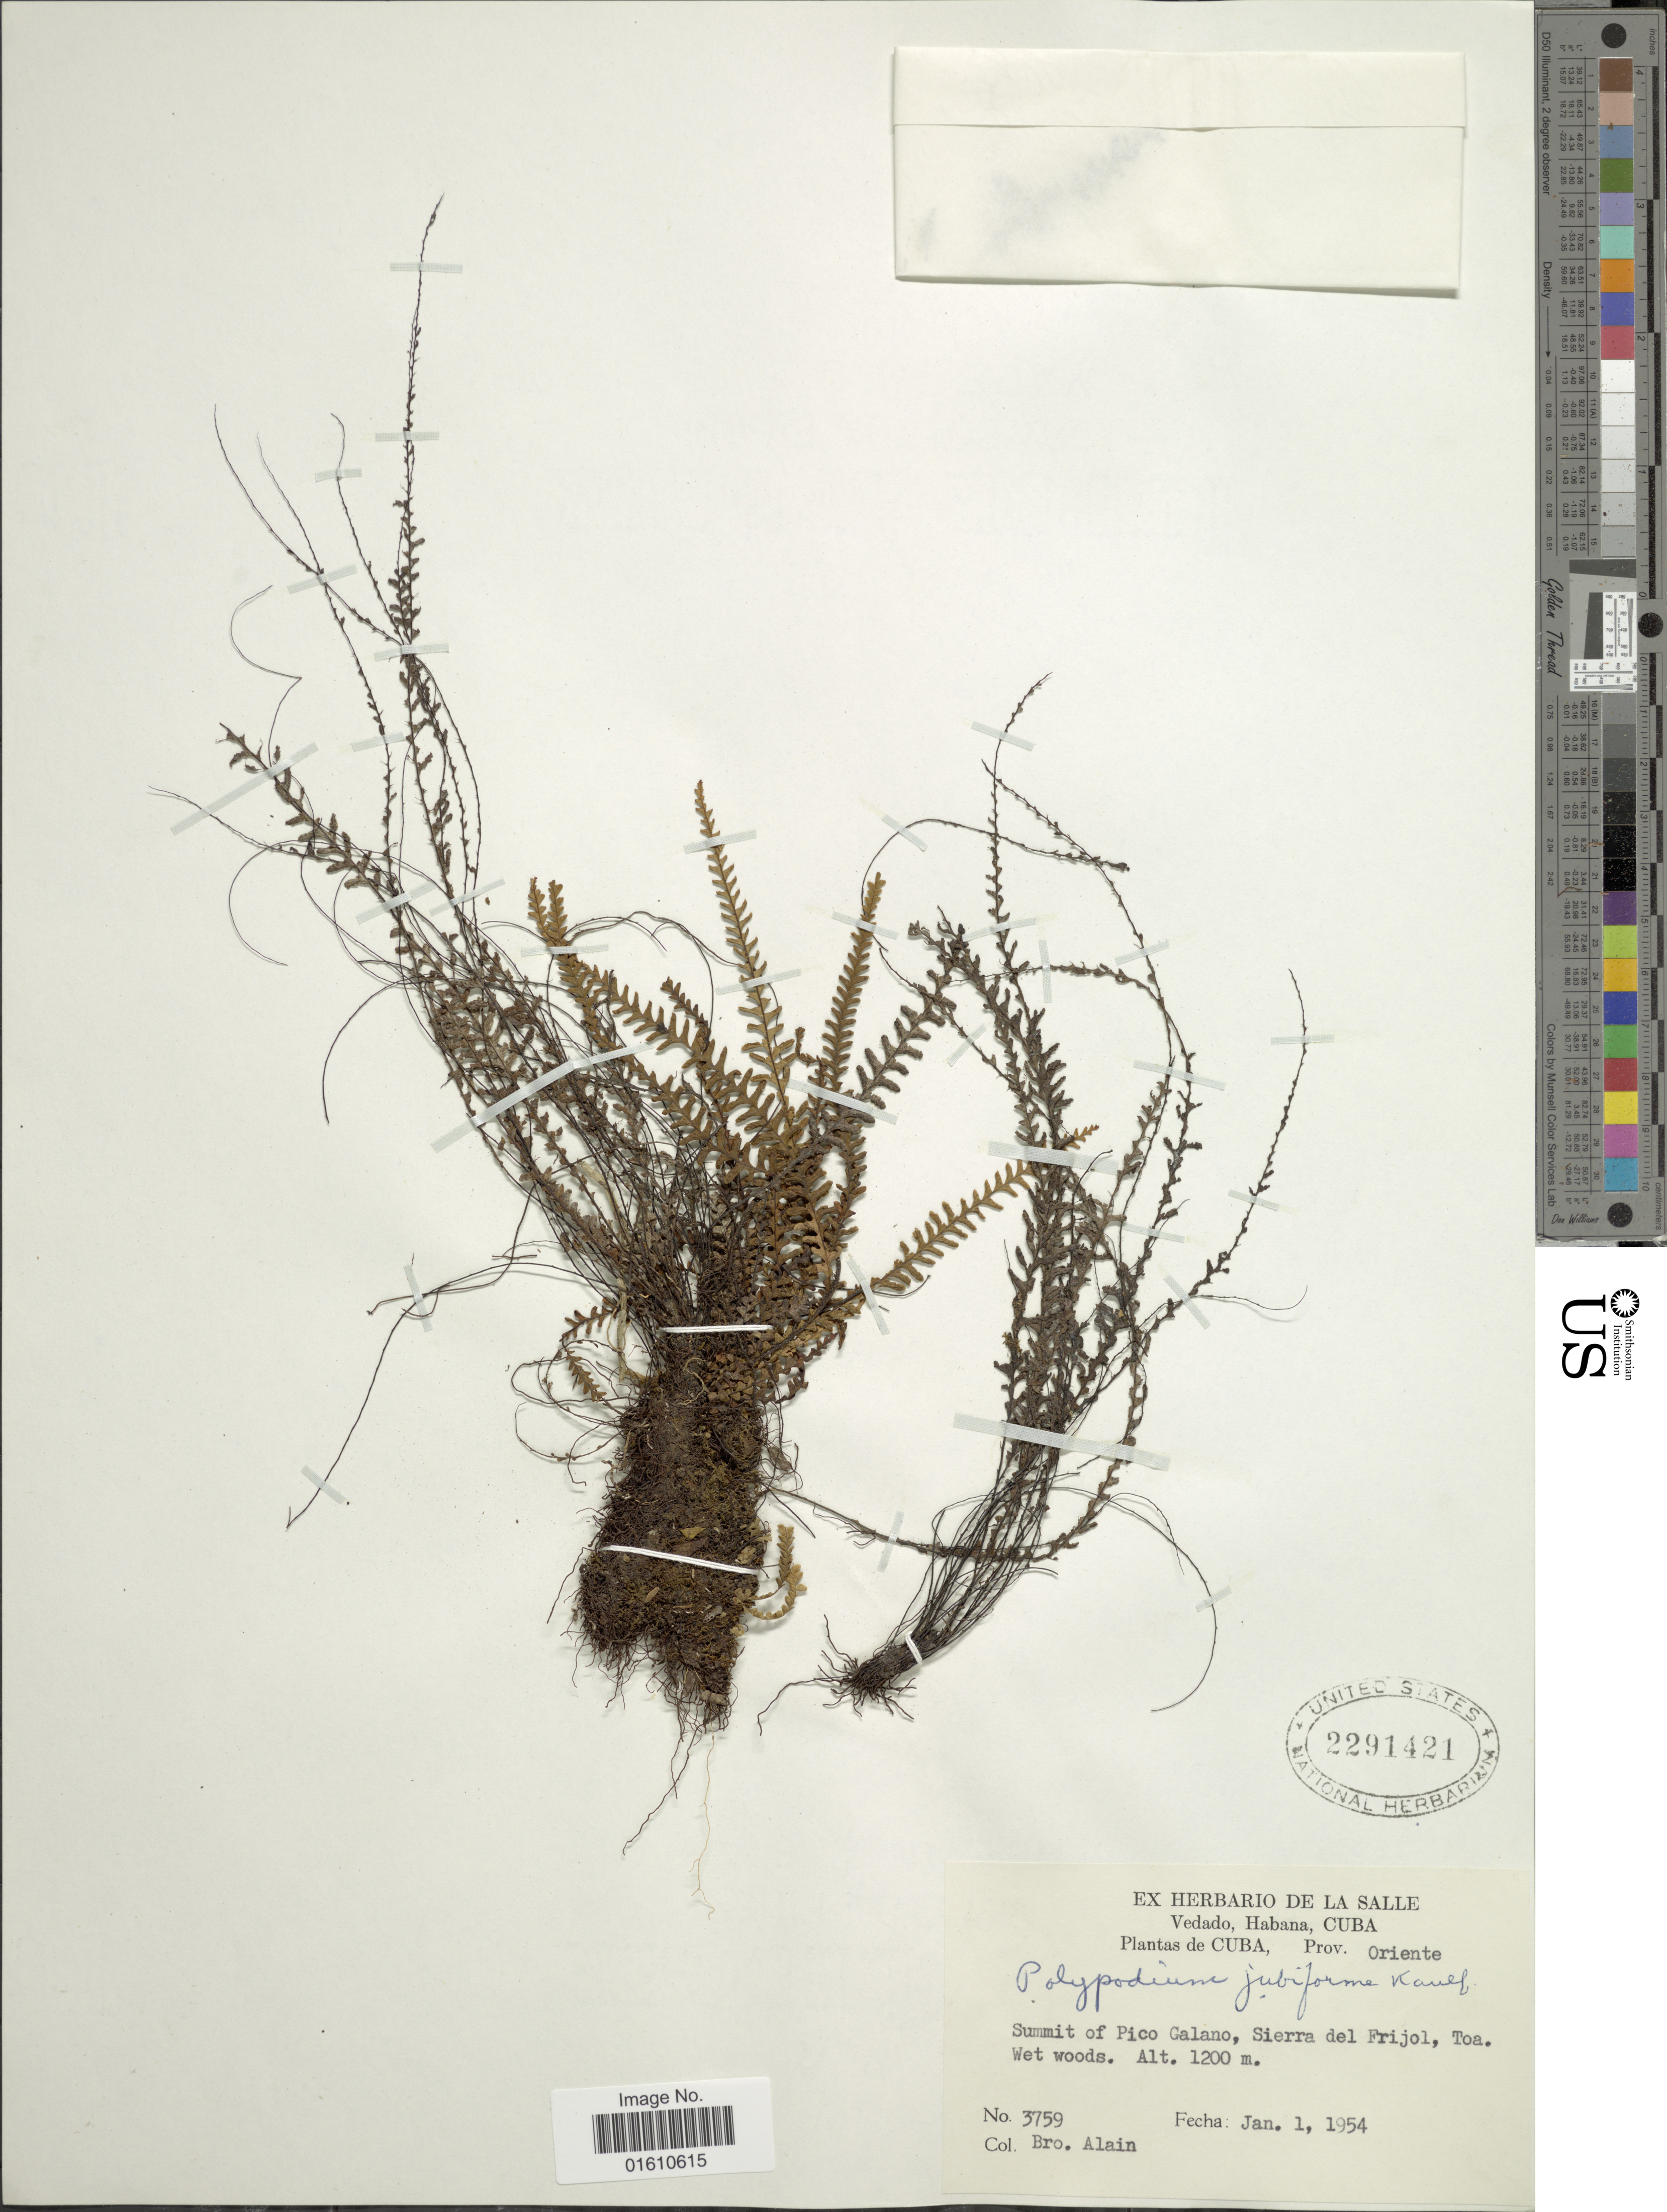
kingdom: Plantae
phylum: Tracheophyta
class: Polypodiopsida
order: Polypodiales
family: Polypodiaceae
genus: Lellingeria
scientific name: Lellingeria suspensa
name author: (L.) A.R. Sm. & R.C. Moran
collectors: A. H. Liogier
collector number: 3759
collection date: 1954-01-01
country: Cuba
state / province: Oriente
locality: Cuba, Prov. Oriente, summit of Pico Galano, Sierra del Frijol, Toa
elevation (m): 1200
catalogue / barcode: US 2291421